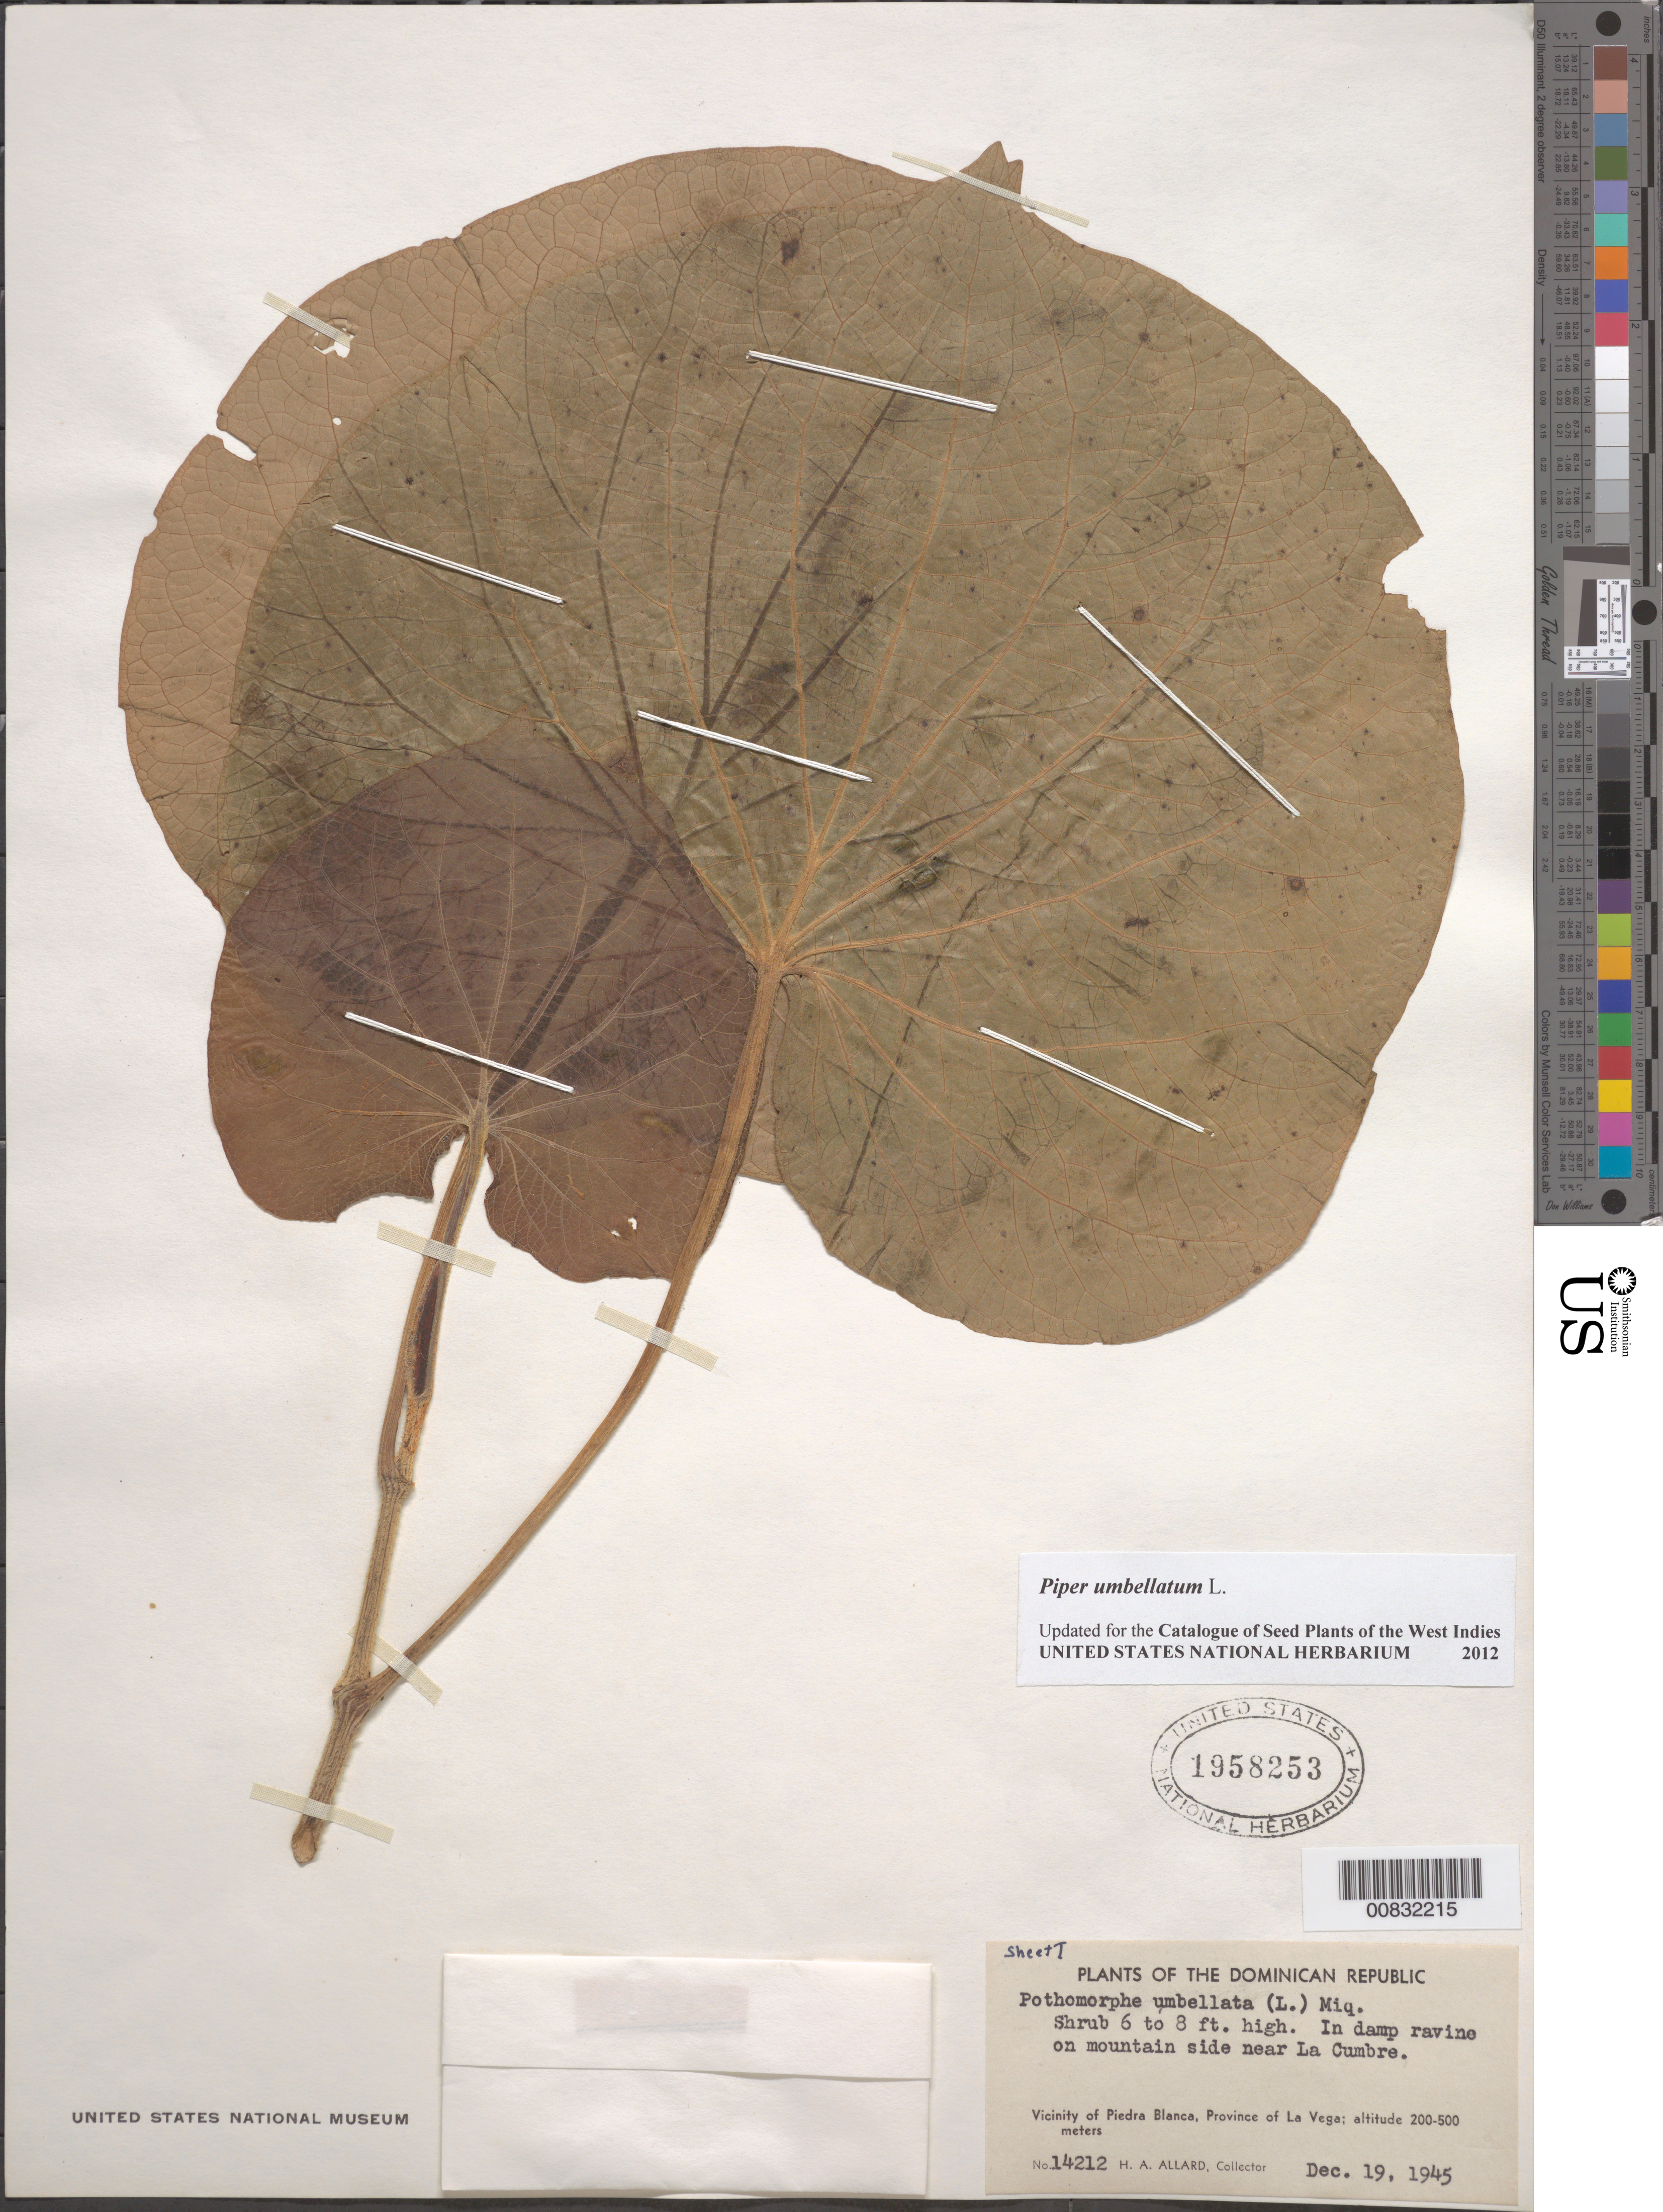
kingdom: Plantae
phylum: Tracheophyta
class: Magnoliopsida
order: Piperales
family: Piperaceae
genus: Piper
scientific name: Piper umbellatum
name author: L.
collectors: H. A. Allard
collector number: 14212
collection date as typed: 19 Dec 1945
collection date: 1945-12-19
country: Dominican Republic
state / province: La Vega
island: Hispaniola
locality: Vicinity of Piedra Blanca. In damp ravine on mountain side near La Cumbre.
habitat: Damp ravine on mountain side.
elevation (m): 200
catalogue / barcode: US 1958253